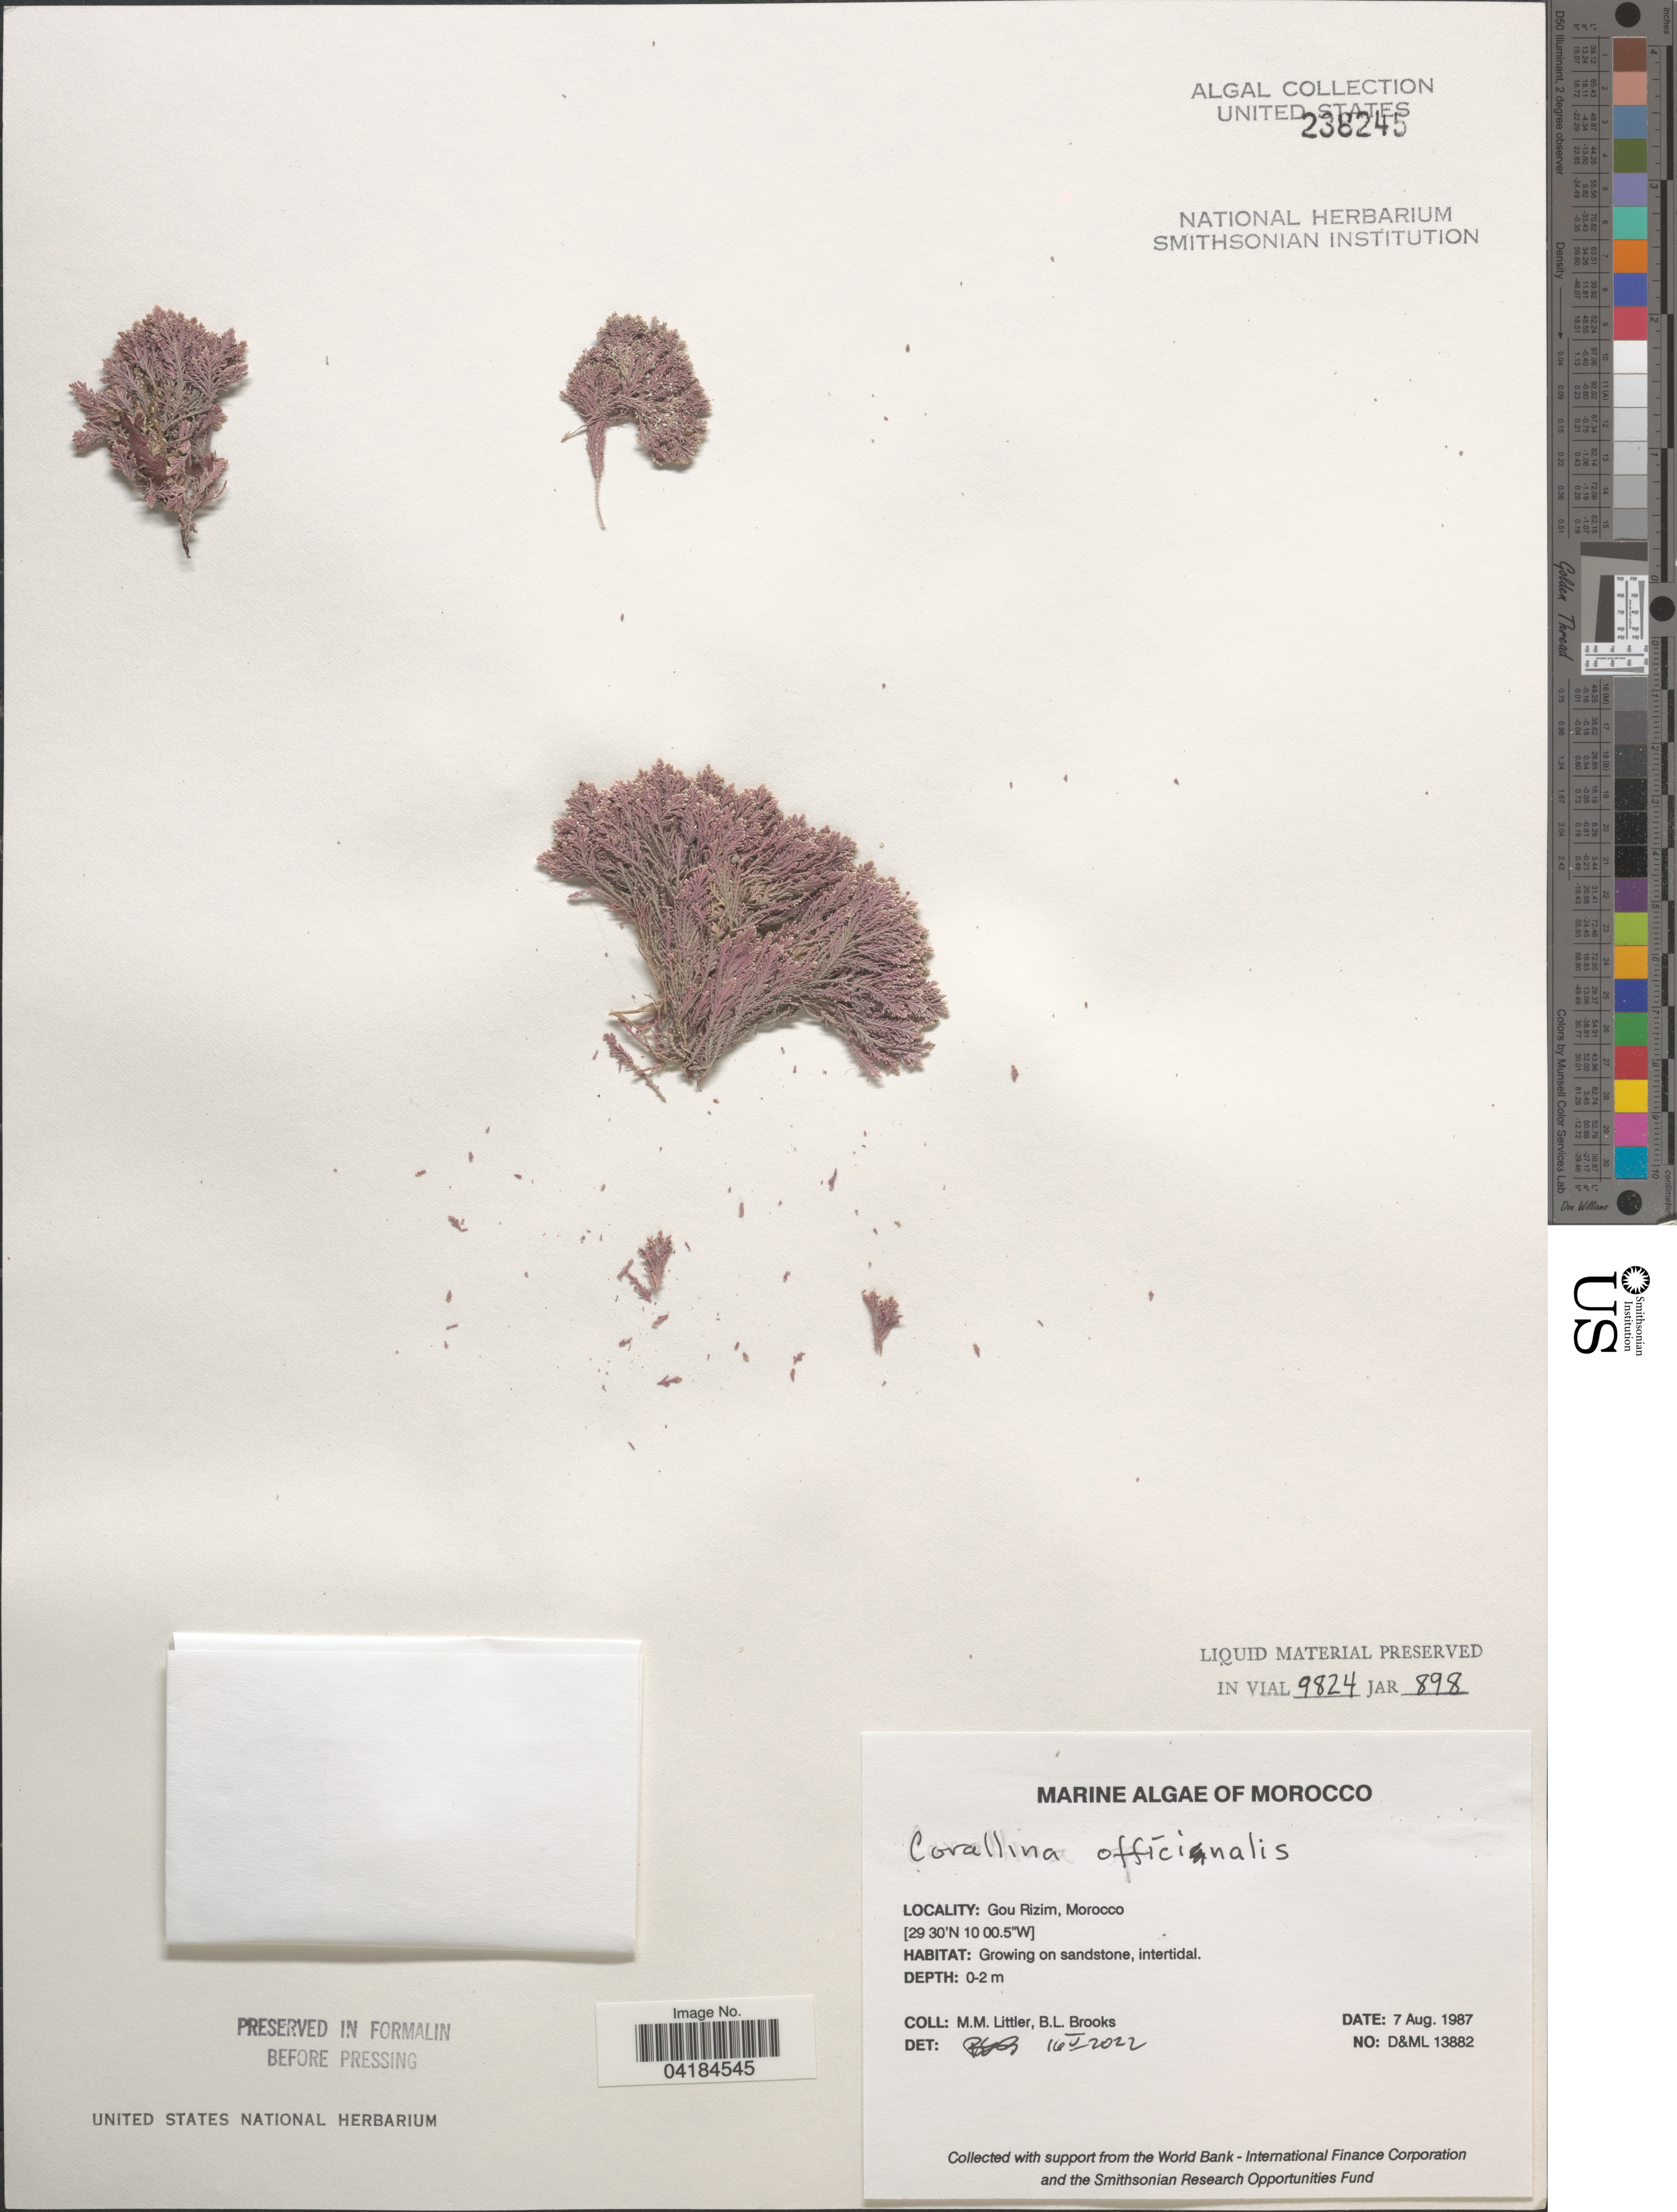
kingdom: Plantae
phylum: Rhodophyta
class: Florideophyceae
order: Corallinales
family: Corallinaceae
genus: Corallina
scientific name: Corallina officinalis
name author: L.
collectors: B. Brooks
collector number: D&ML13882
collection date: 1987-08-07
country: Morocco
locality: Gou Rizim.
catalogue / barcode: US 238245